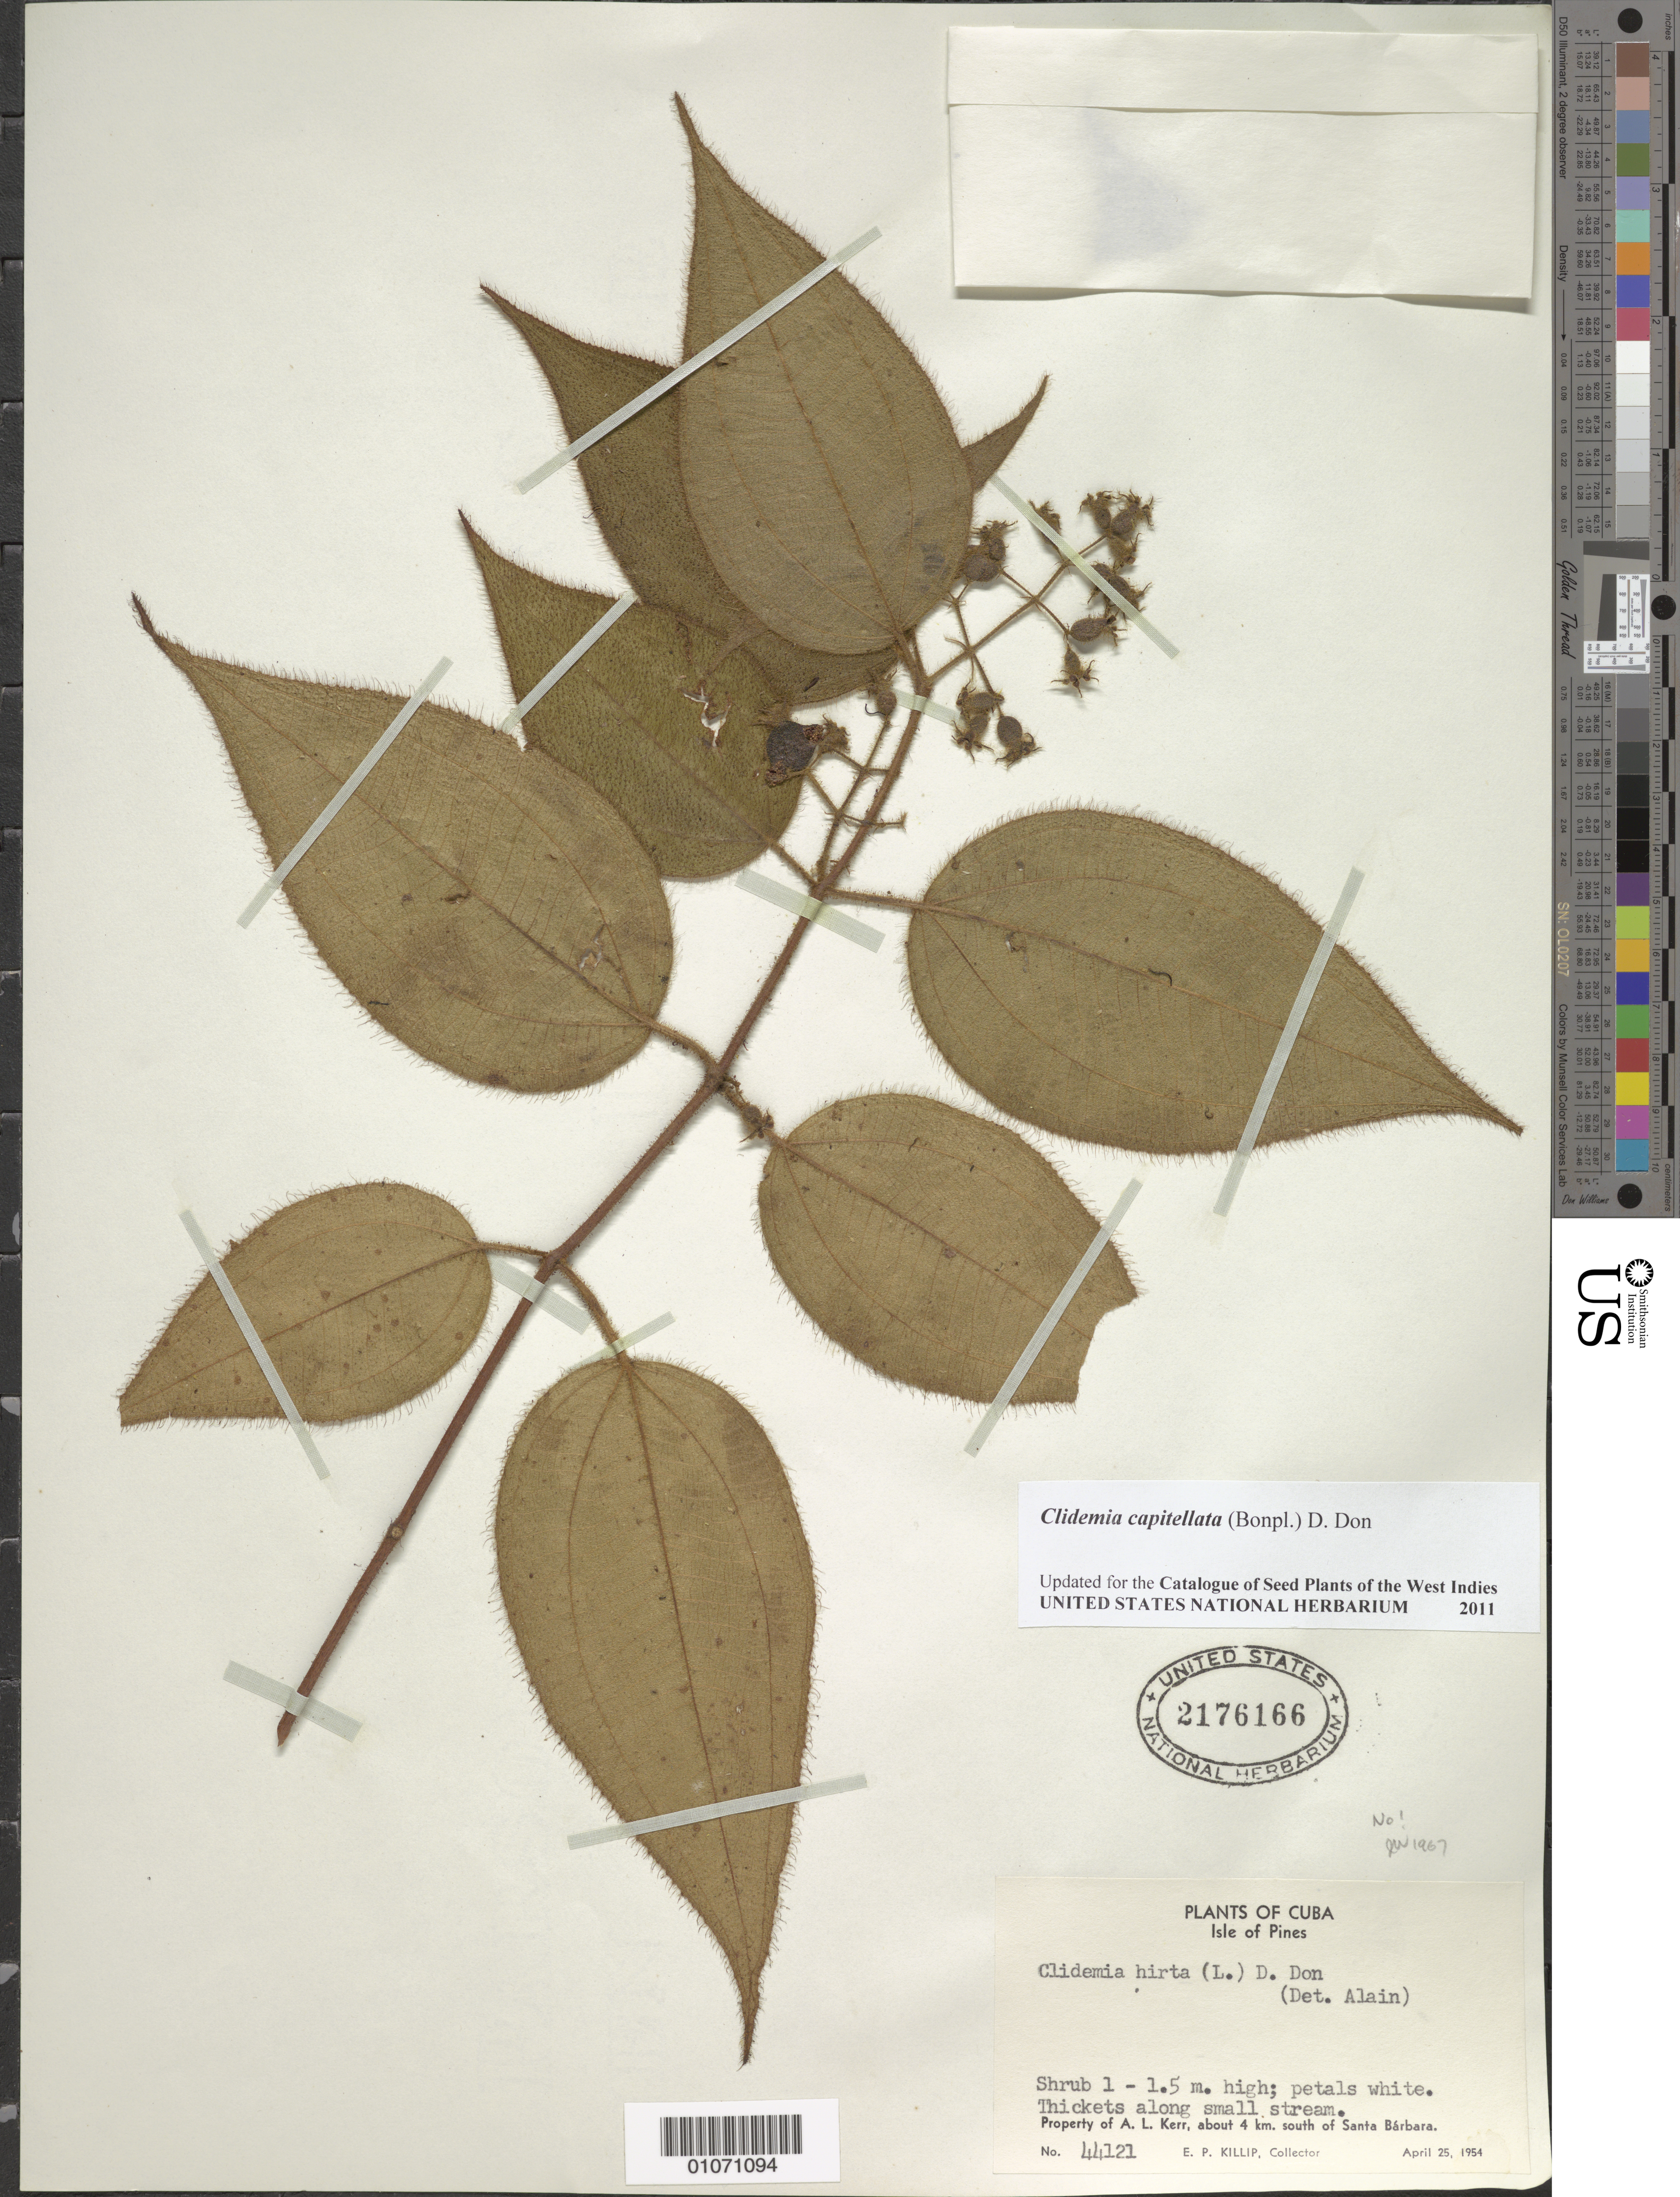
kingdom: Plantae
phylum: Tracheophyta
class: Magnoliopsida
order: Myrtales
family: Melastomataceae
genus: Clidemia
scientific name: Clidemia urceolata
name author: DC.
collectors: E. P. Killip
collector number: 44121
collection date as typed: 25 Apr 1954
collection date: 1954-04-25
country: Cuba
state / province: Isla de La Juventud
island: Isla de la Juventud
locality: Isle of Pines, Santa Bárbara, about 4 km S; property of A L Kerr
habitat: Thickets along small stream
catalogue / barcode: US 2176166